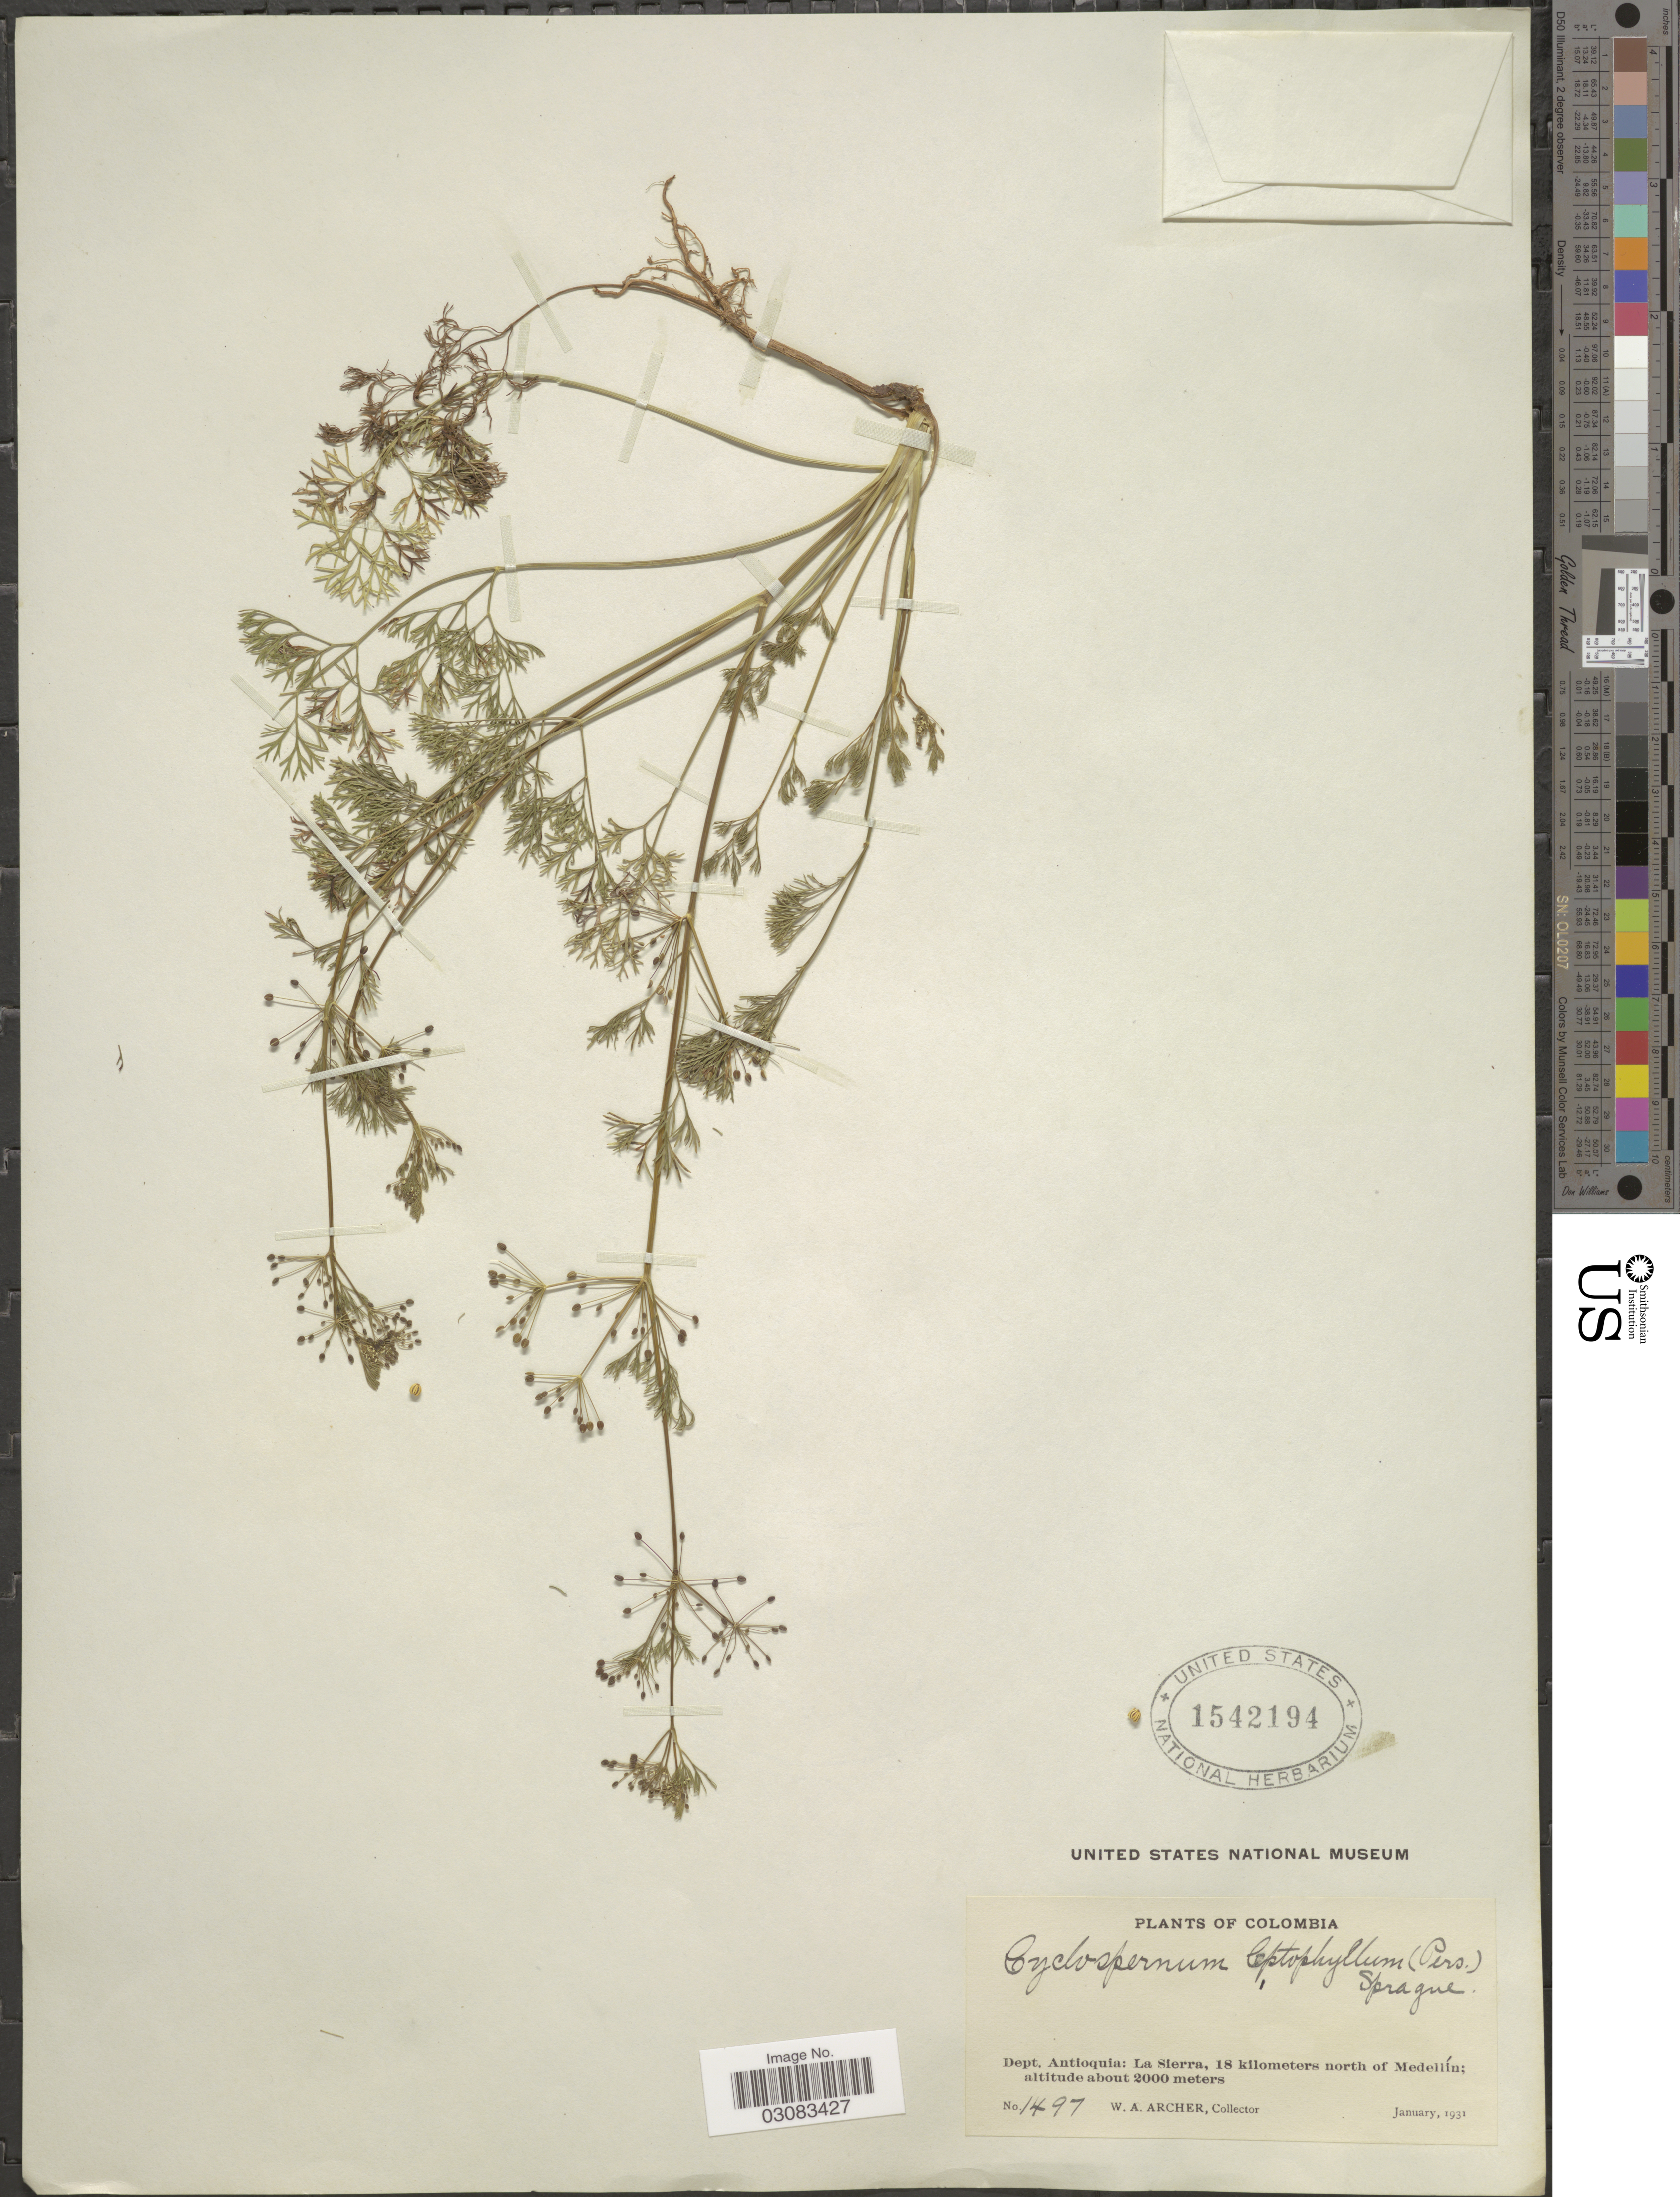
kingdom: Plantae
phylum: Tracheophyta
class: Magnoliopsida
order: Apiales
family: Apiaceae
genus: Cyclospermum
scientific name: Cyclospermum leptophyllum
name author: (Pers.) Sprague ex Britton & P. Wilson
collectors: W. Archer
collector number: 1497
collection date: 1931-01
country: Colombia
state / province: Antioquia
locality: Dept. Antioquia: La Sierra, 18 kilometers north of Medellín.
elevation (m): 2000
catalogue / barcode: US 1542194